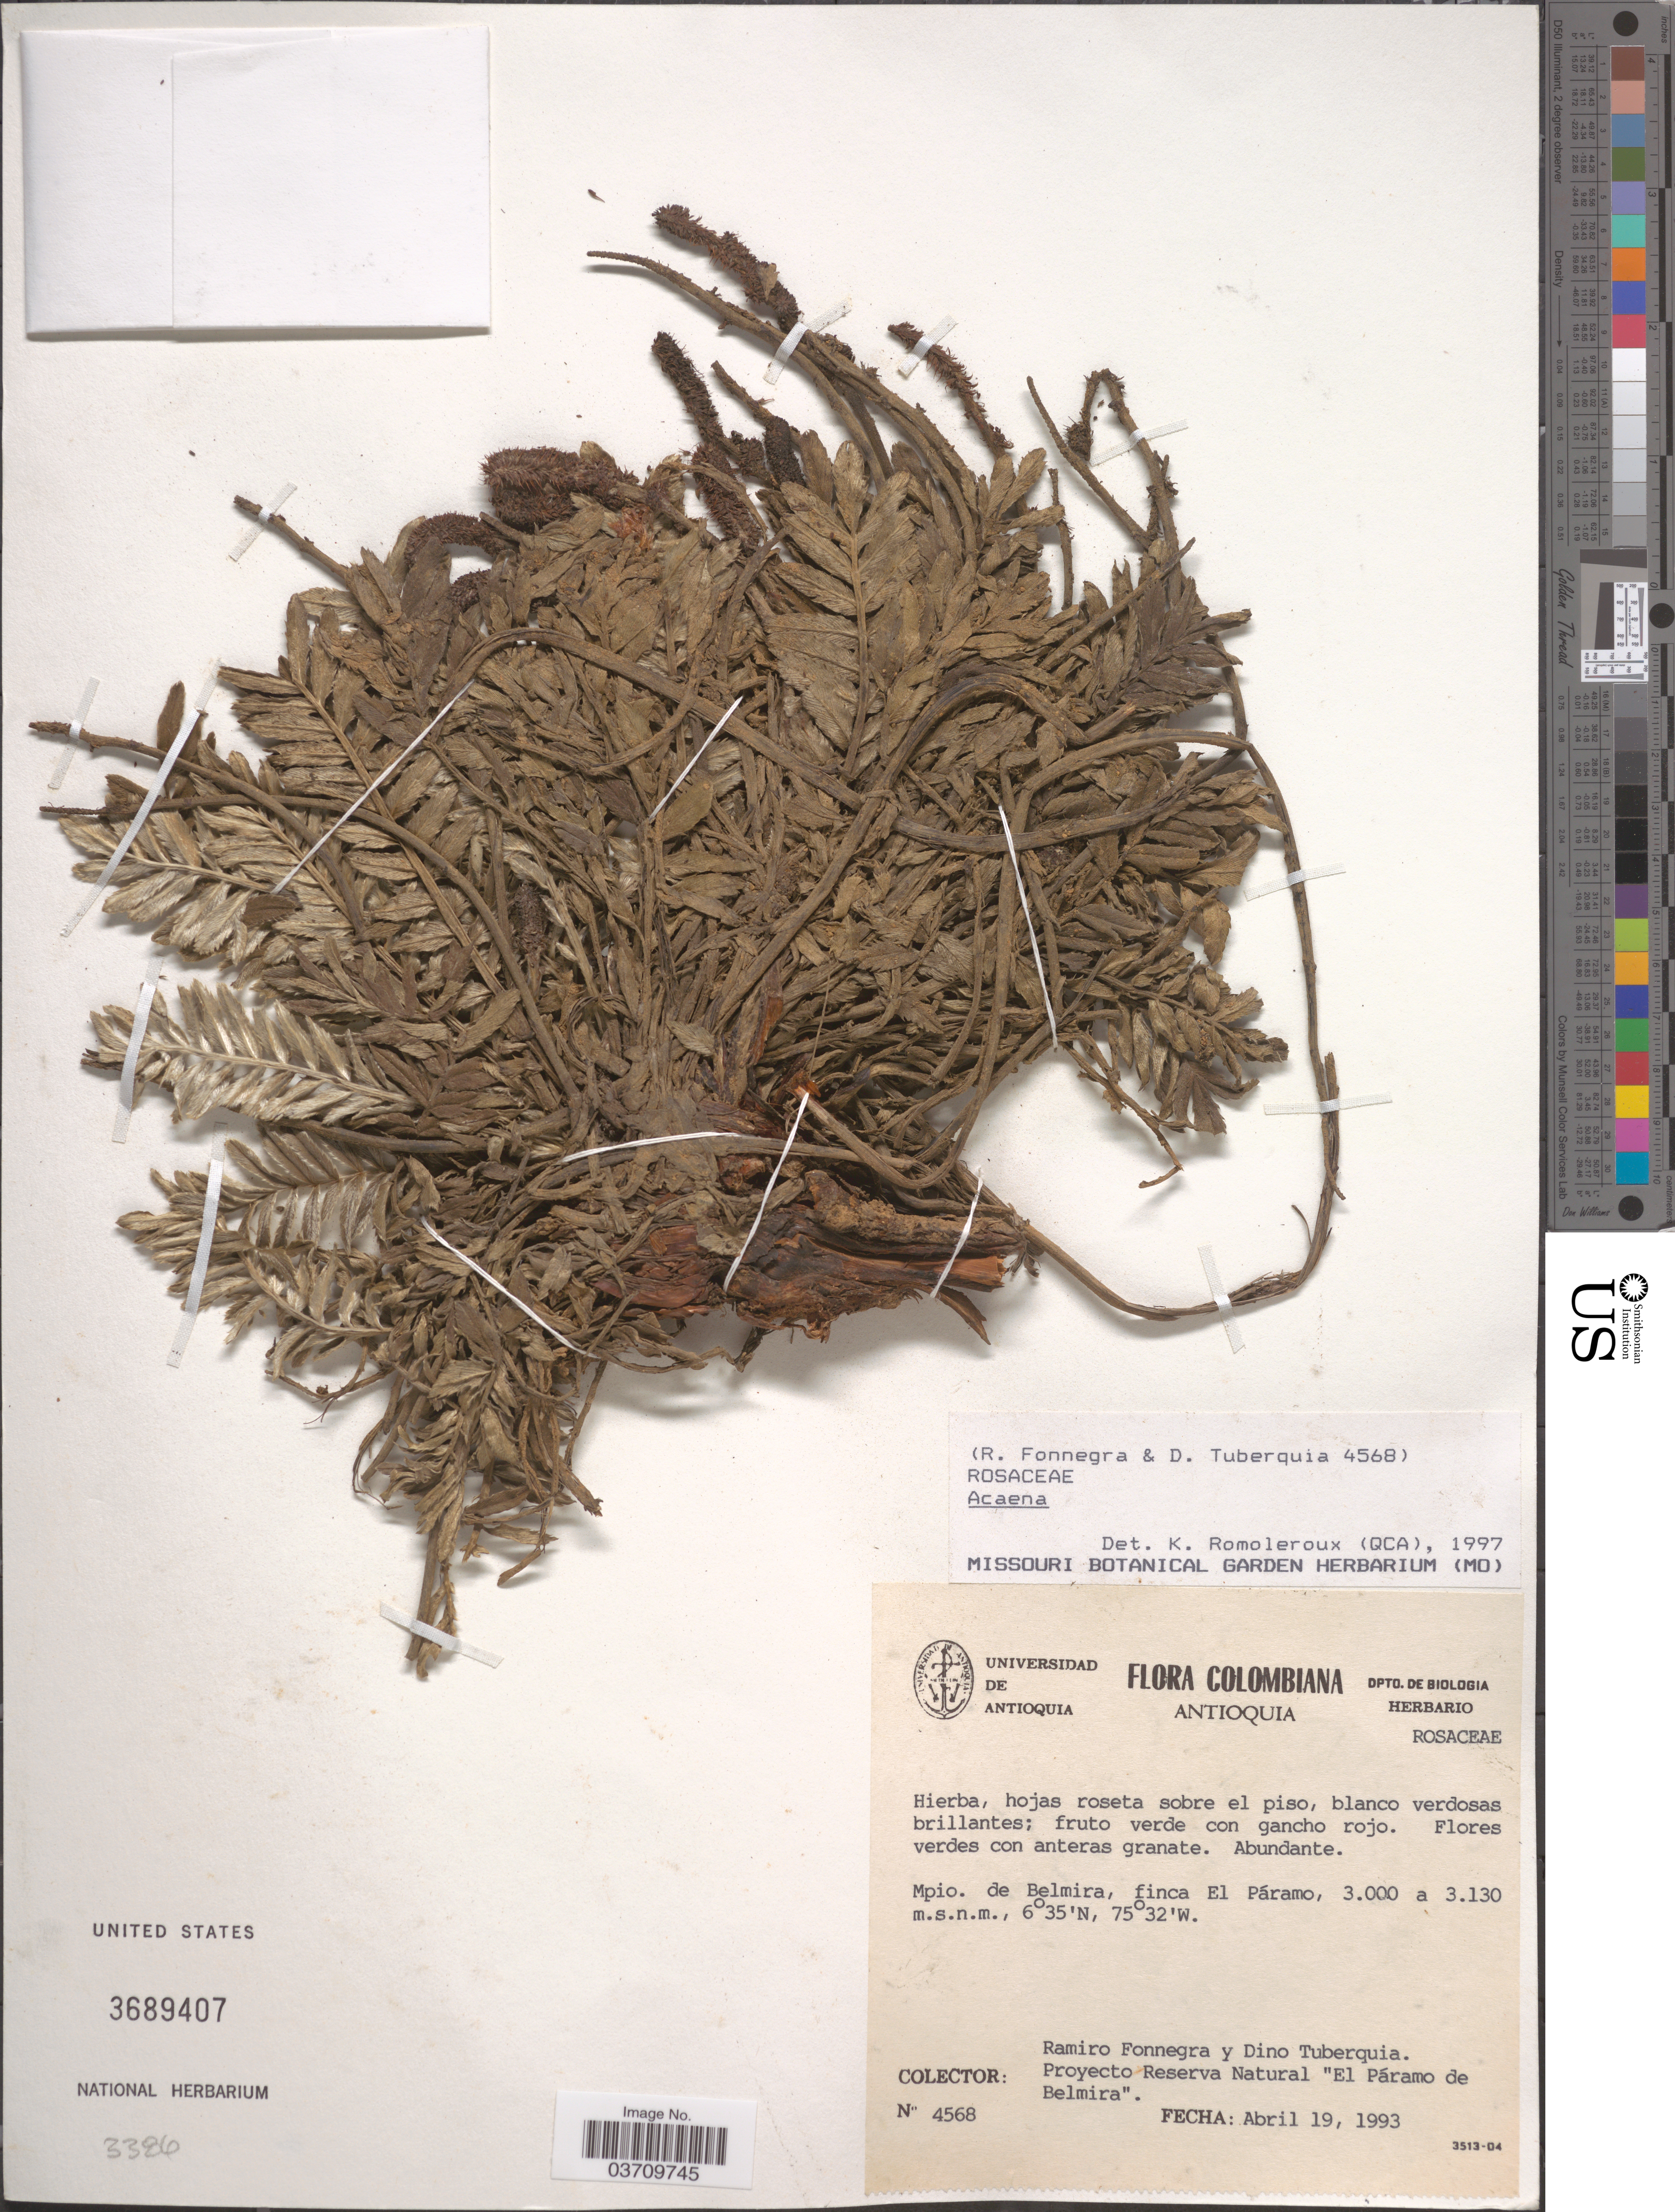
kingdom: Plantae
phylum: Tracheophyta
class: Magnoliopsida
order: Rosales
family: Rosaceae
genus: Acaena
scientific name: Acaena sp.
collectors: R. Fonnegra & D. Tuberquia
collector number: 4568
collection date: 1993-04-19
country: Colombia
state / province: Antioquia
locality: Mpio. de Belmira, finca El Páramo.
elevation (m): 3000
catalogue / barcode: US 3689407